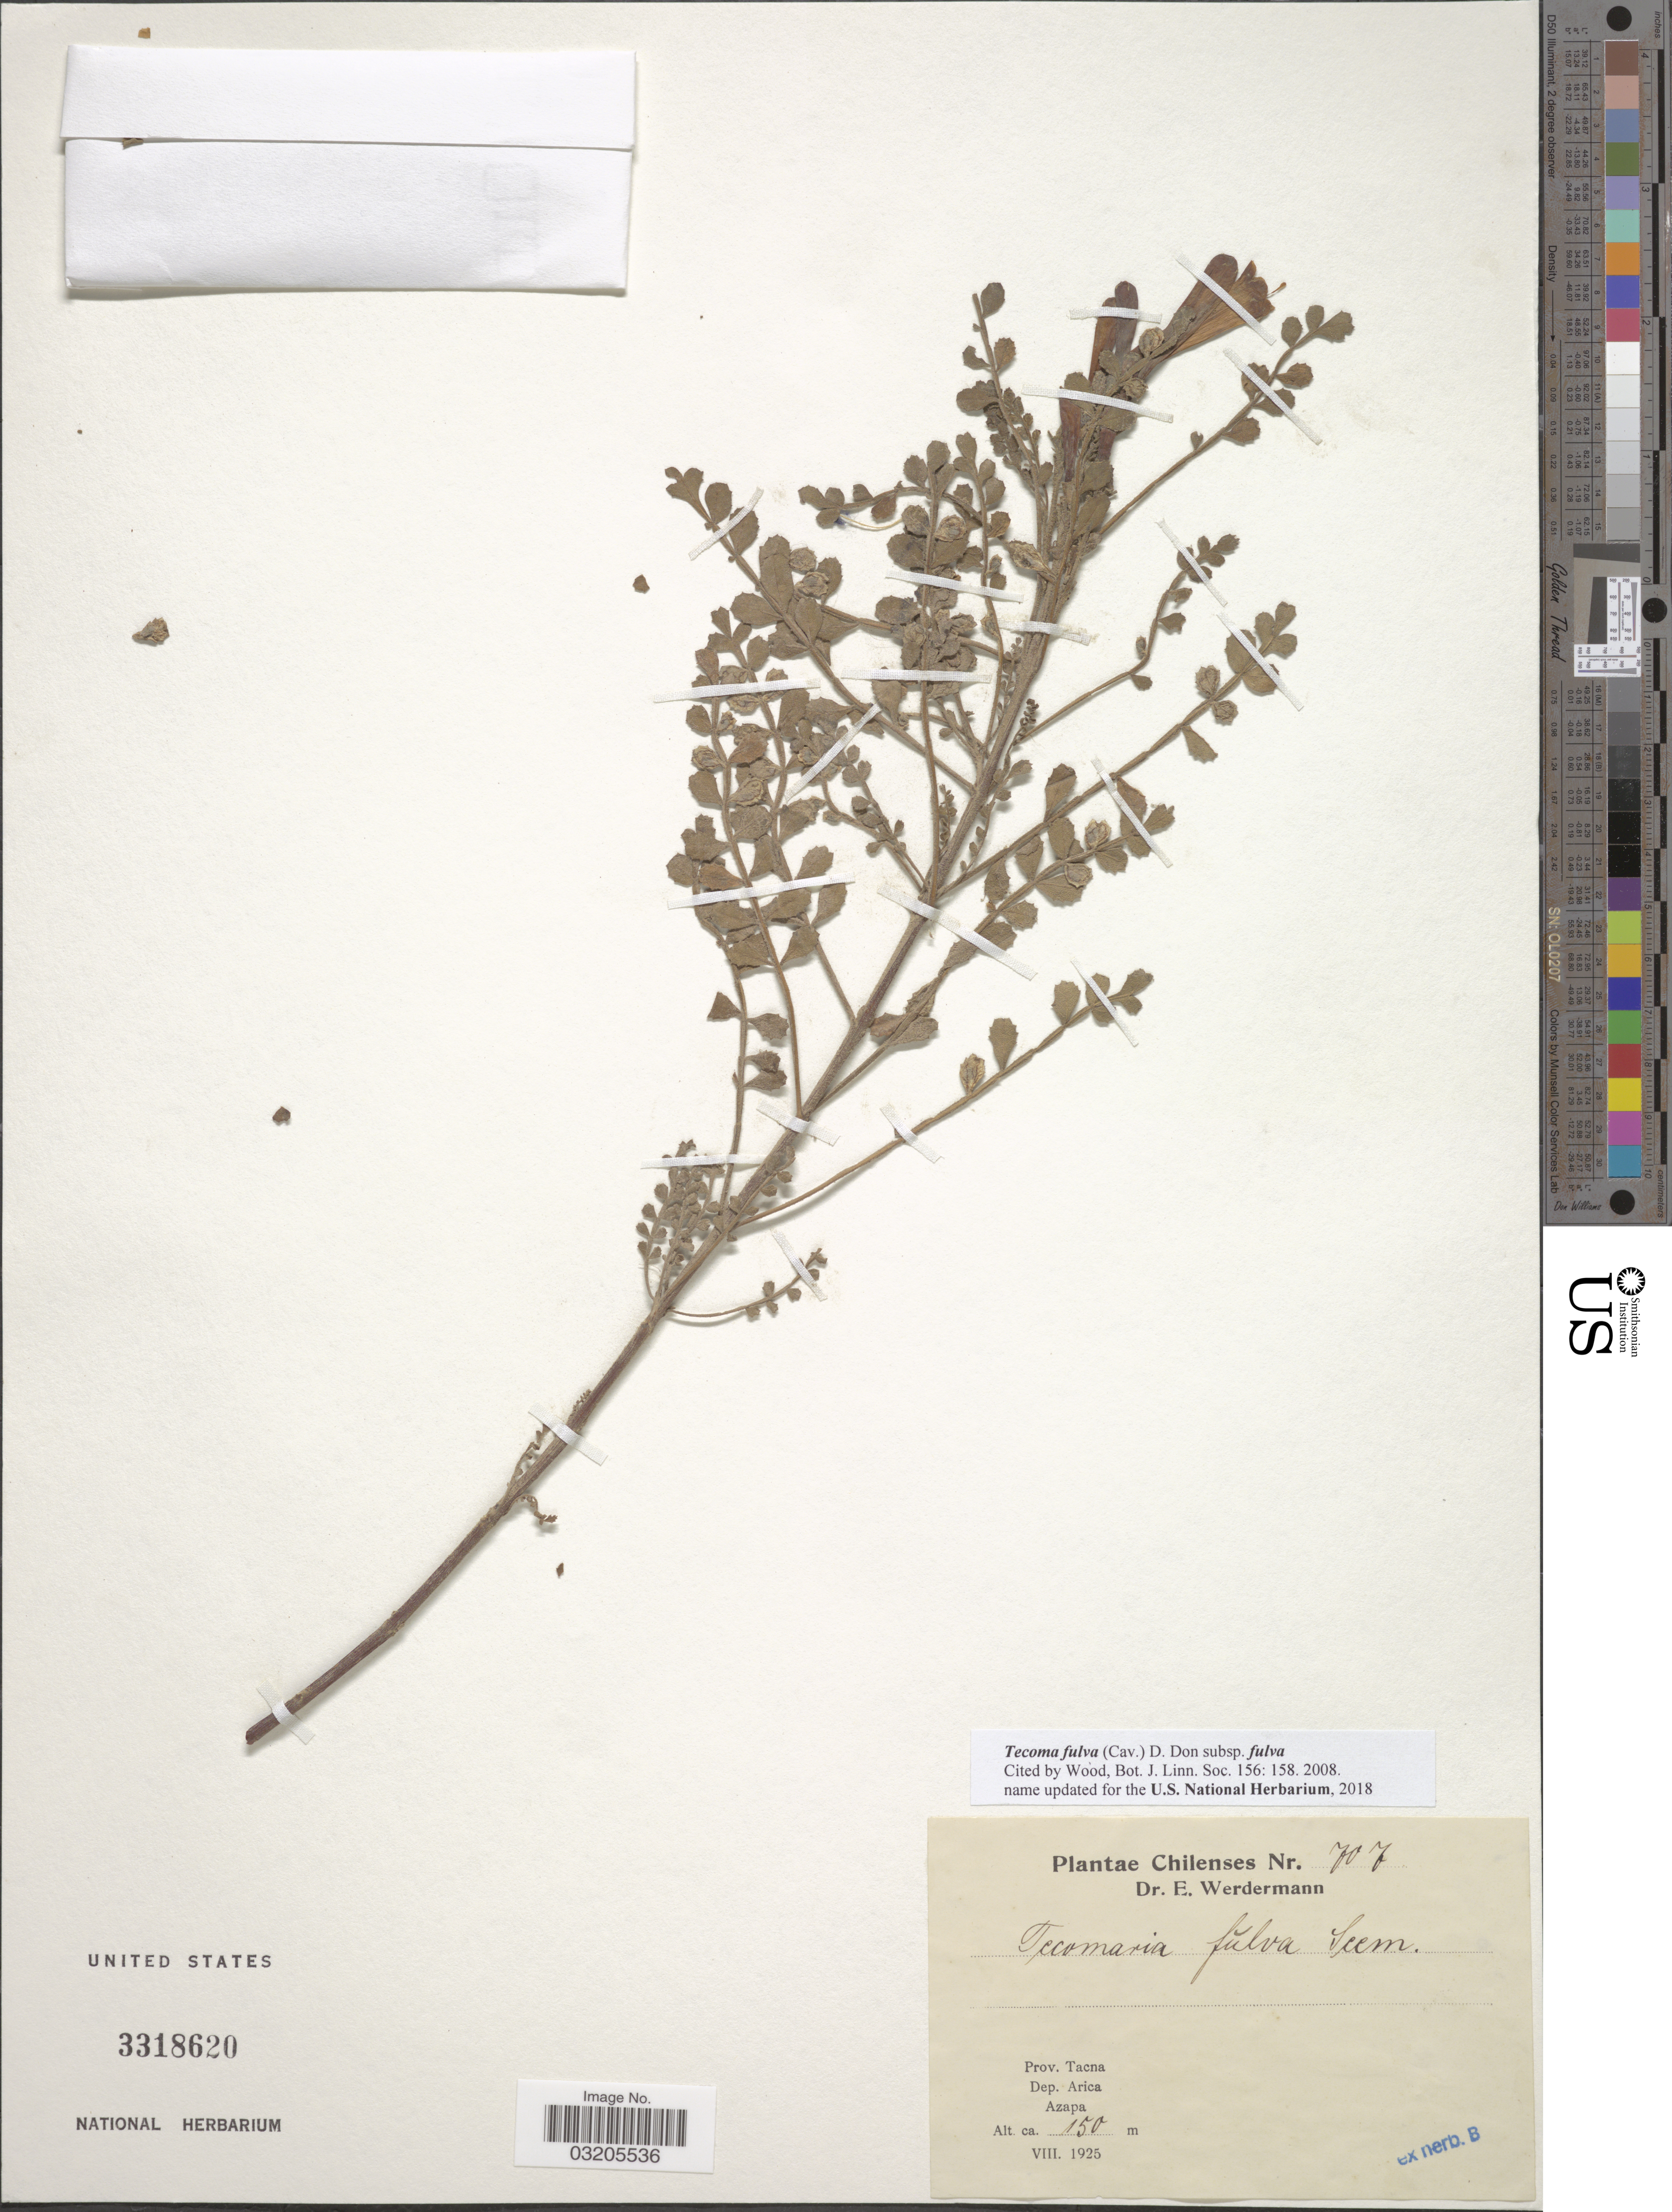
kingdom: Plantae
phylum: Tracheophyta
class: Magnoliopsida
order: Lamiales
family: Bignoniaceae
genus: Tecoma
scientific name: Tecoma fulva subsp. fulva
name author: (Cav.) G. Don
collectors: E. Werdermann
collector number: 707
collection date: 1925-08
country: Chile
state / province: Arica y Parinacota (XV)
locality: Prov. Tacna. Dep. Arica. Azapa.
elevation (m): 150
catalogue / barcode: US 3318620